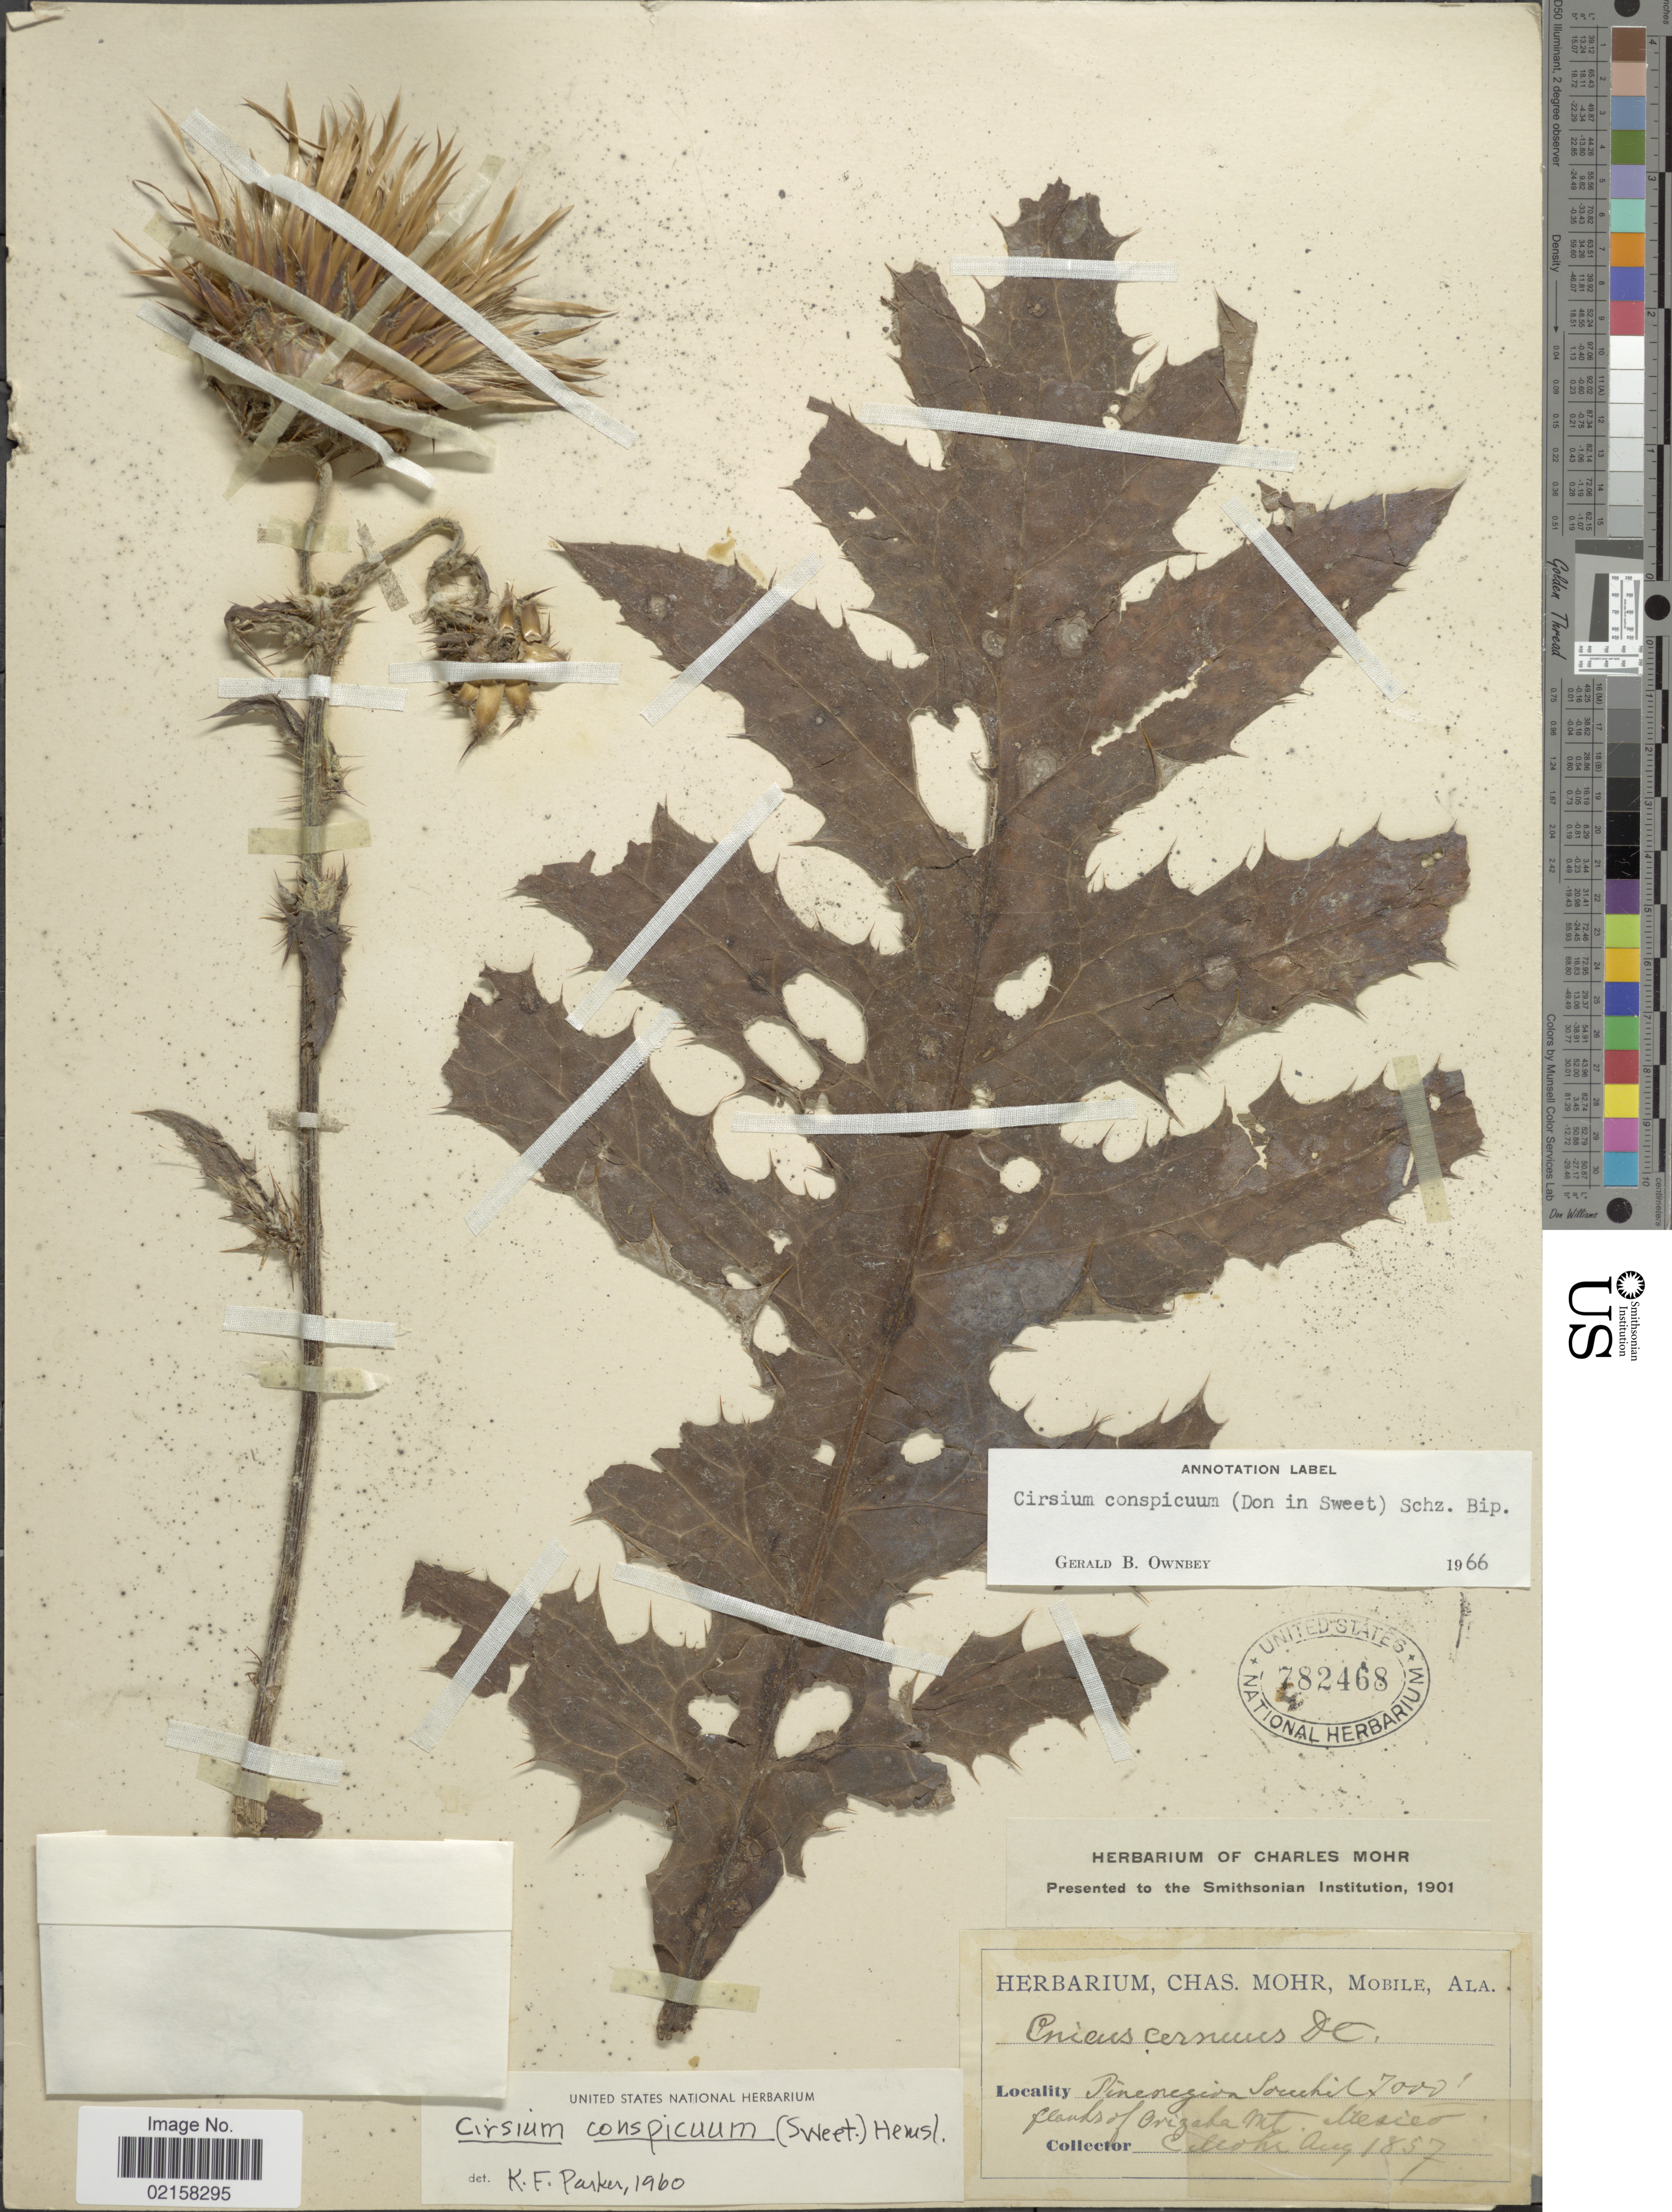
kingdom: Plantae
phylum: Tracheophyta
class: Magnoliopsida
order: Asterales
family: Asteraceae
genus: Cirsium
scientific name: Cirsium conspicuum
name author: (G. Don) Sch. Bip.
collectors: Mohr, C. T. (herbarium)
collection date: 1857-08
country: Mexico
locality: Pine region Souchil, flanks of Orizaba Mt.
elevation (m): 2134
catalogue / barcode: US 782468